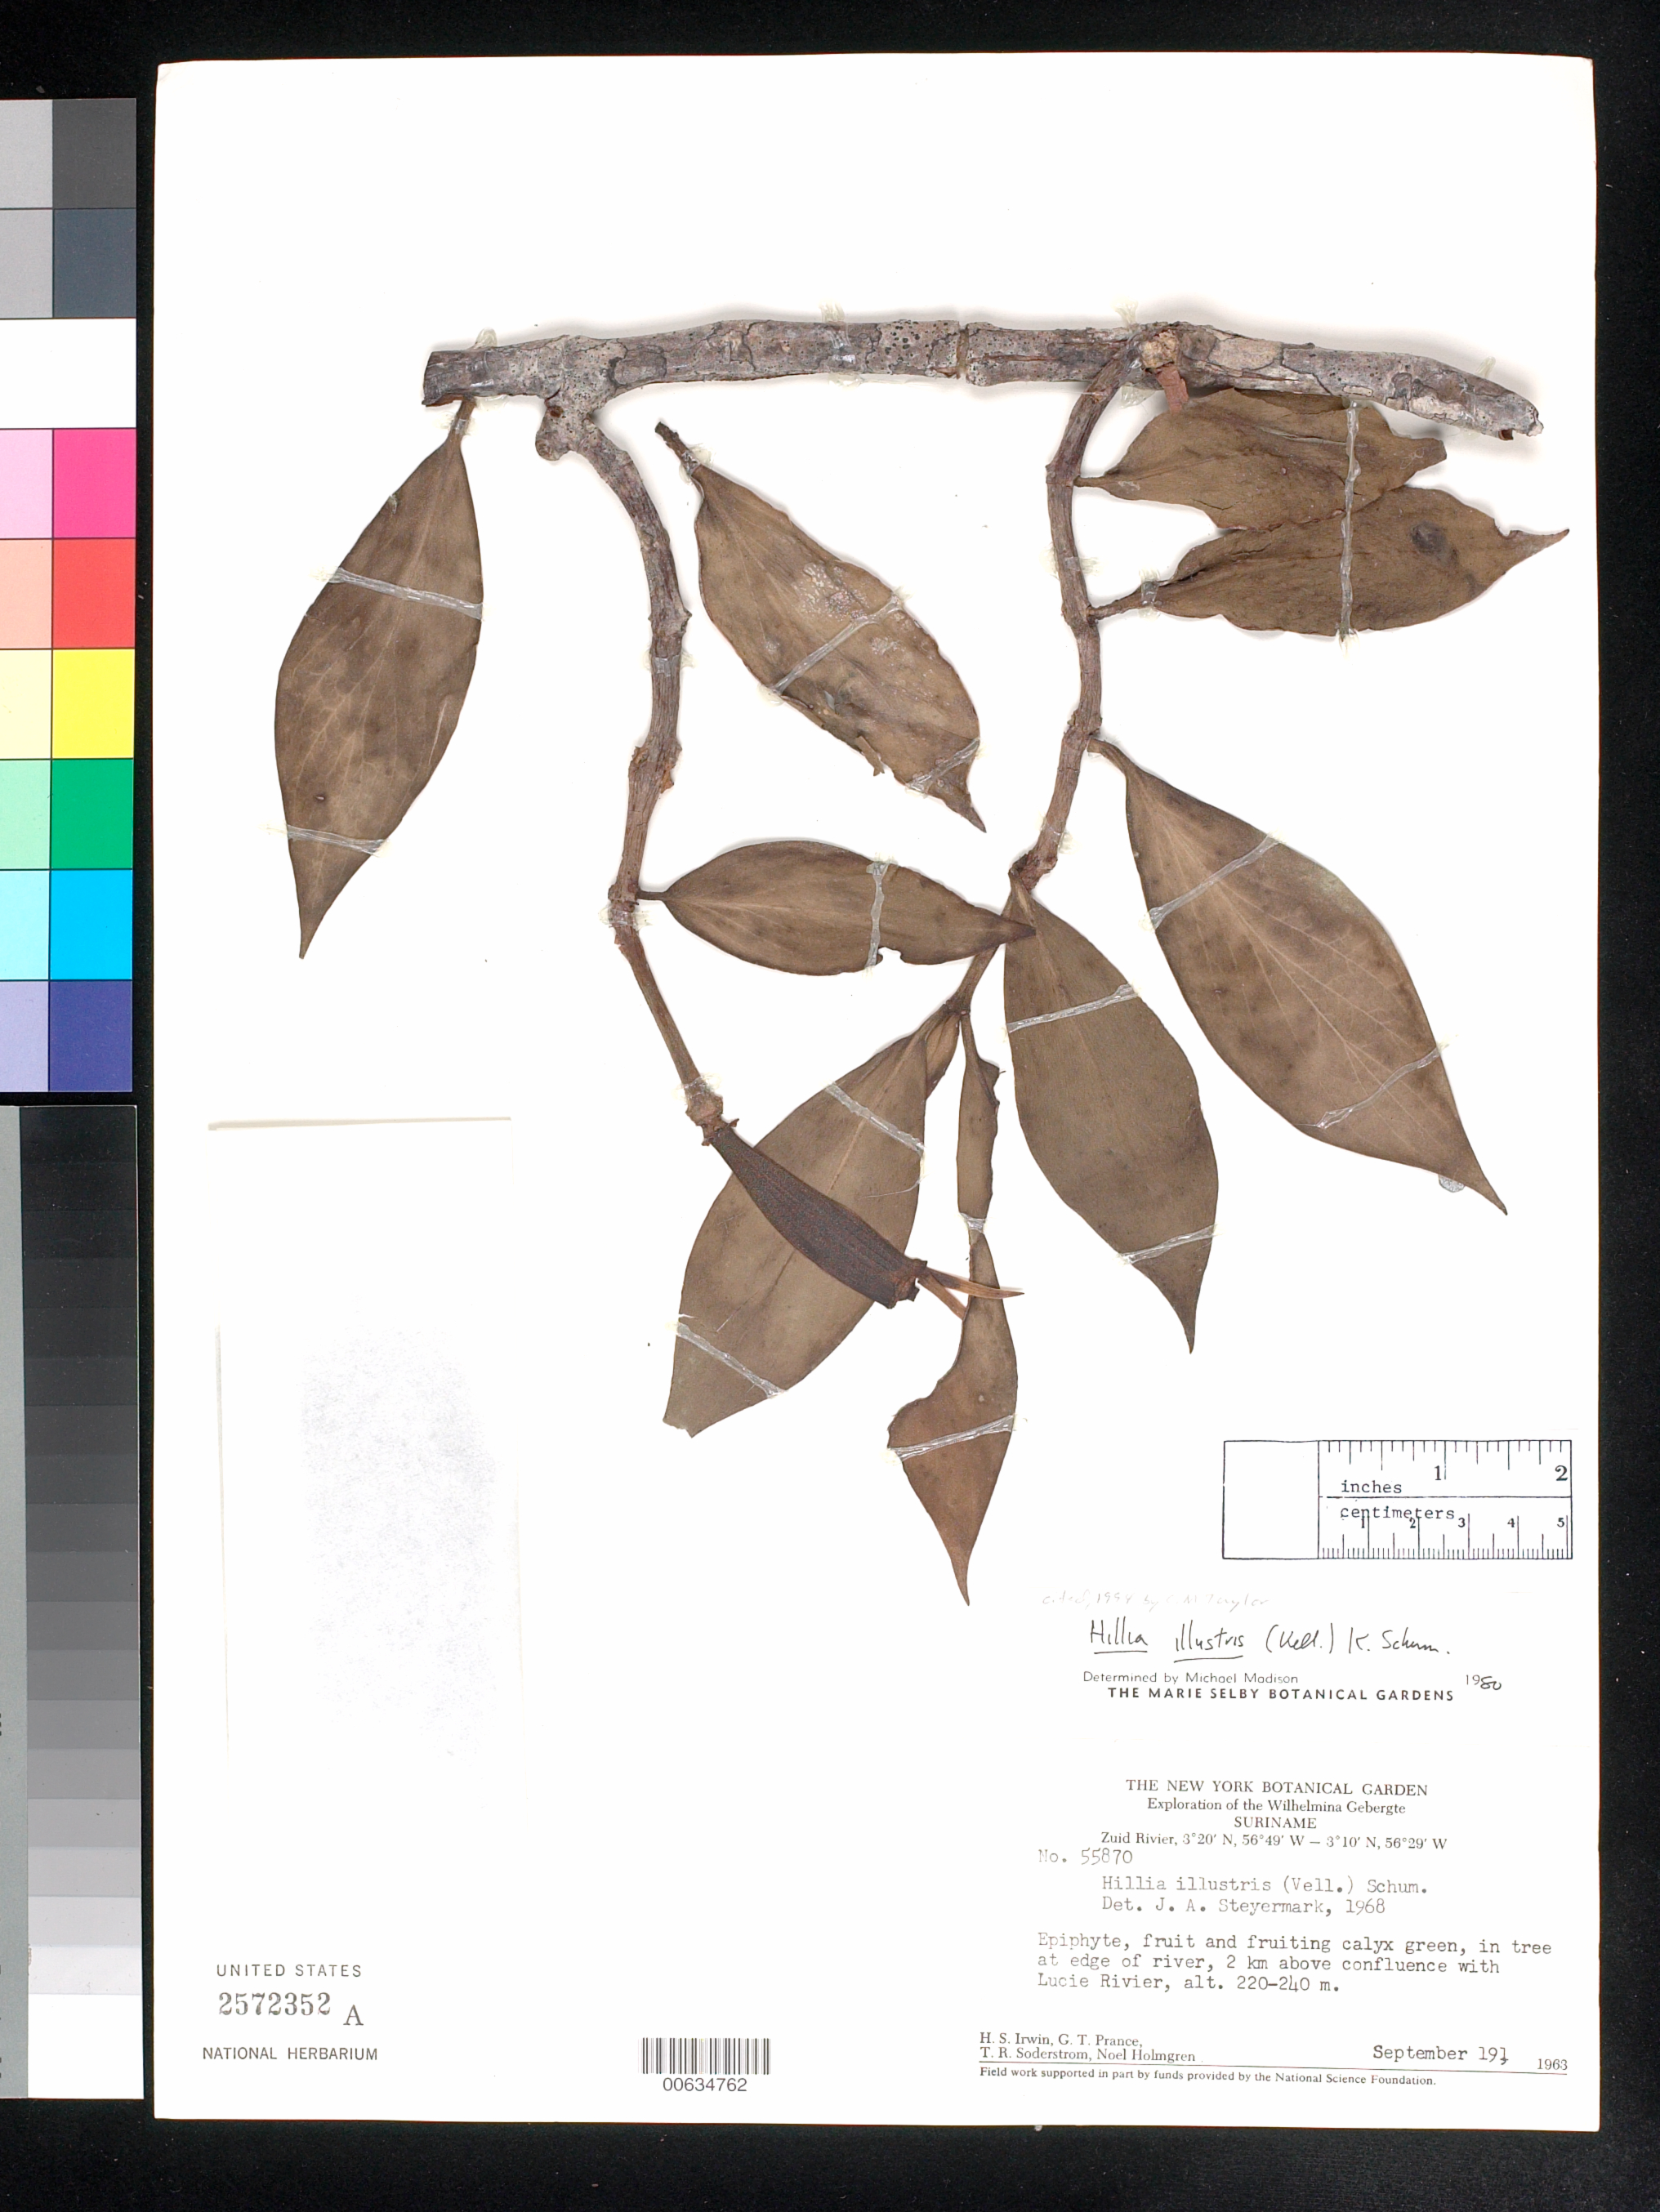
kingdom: Plantae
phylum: Tracheophyta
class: Magnoliopsida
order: Gentianales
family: Rubiaceae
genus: Hillia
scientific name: Hillia illustris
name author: (Vell.) K. Schum.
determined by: Madison, Michael T.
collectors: H. Irwin, G. T. Prance, T. R. Soderstrom & N. H. Holmgren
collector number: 55870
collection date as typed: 19-Sep-63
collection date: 1963-09-19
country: Suriname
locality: Zuid River, 2 km above confluence with Lucie R., Wilhelmina Gebergte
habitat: Riverine forest and adjacent forested hills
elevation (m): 220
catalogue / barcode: US 2572352A